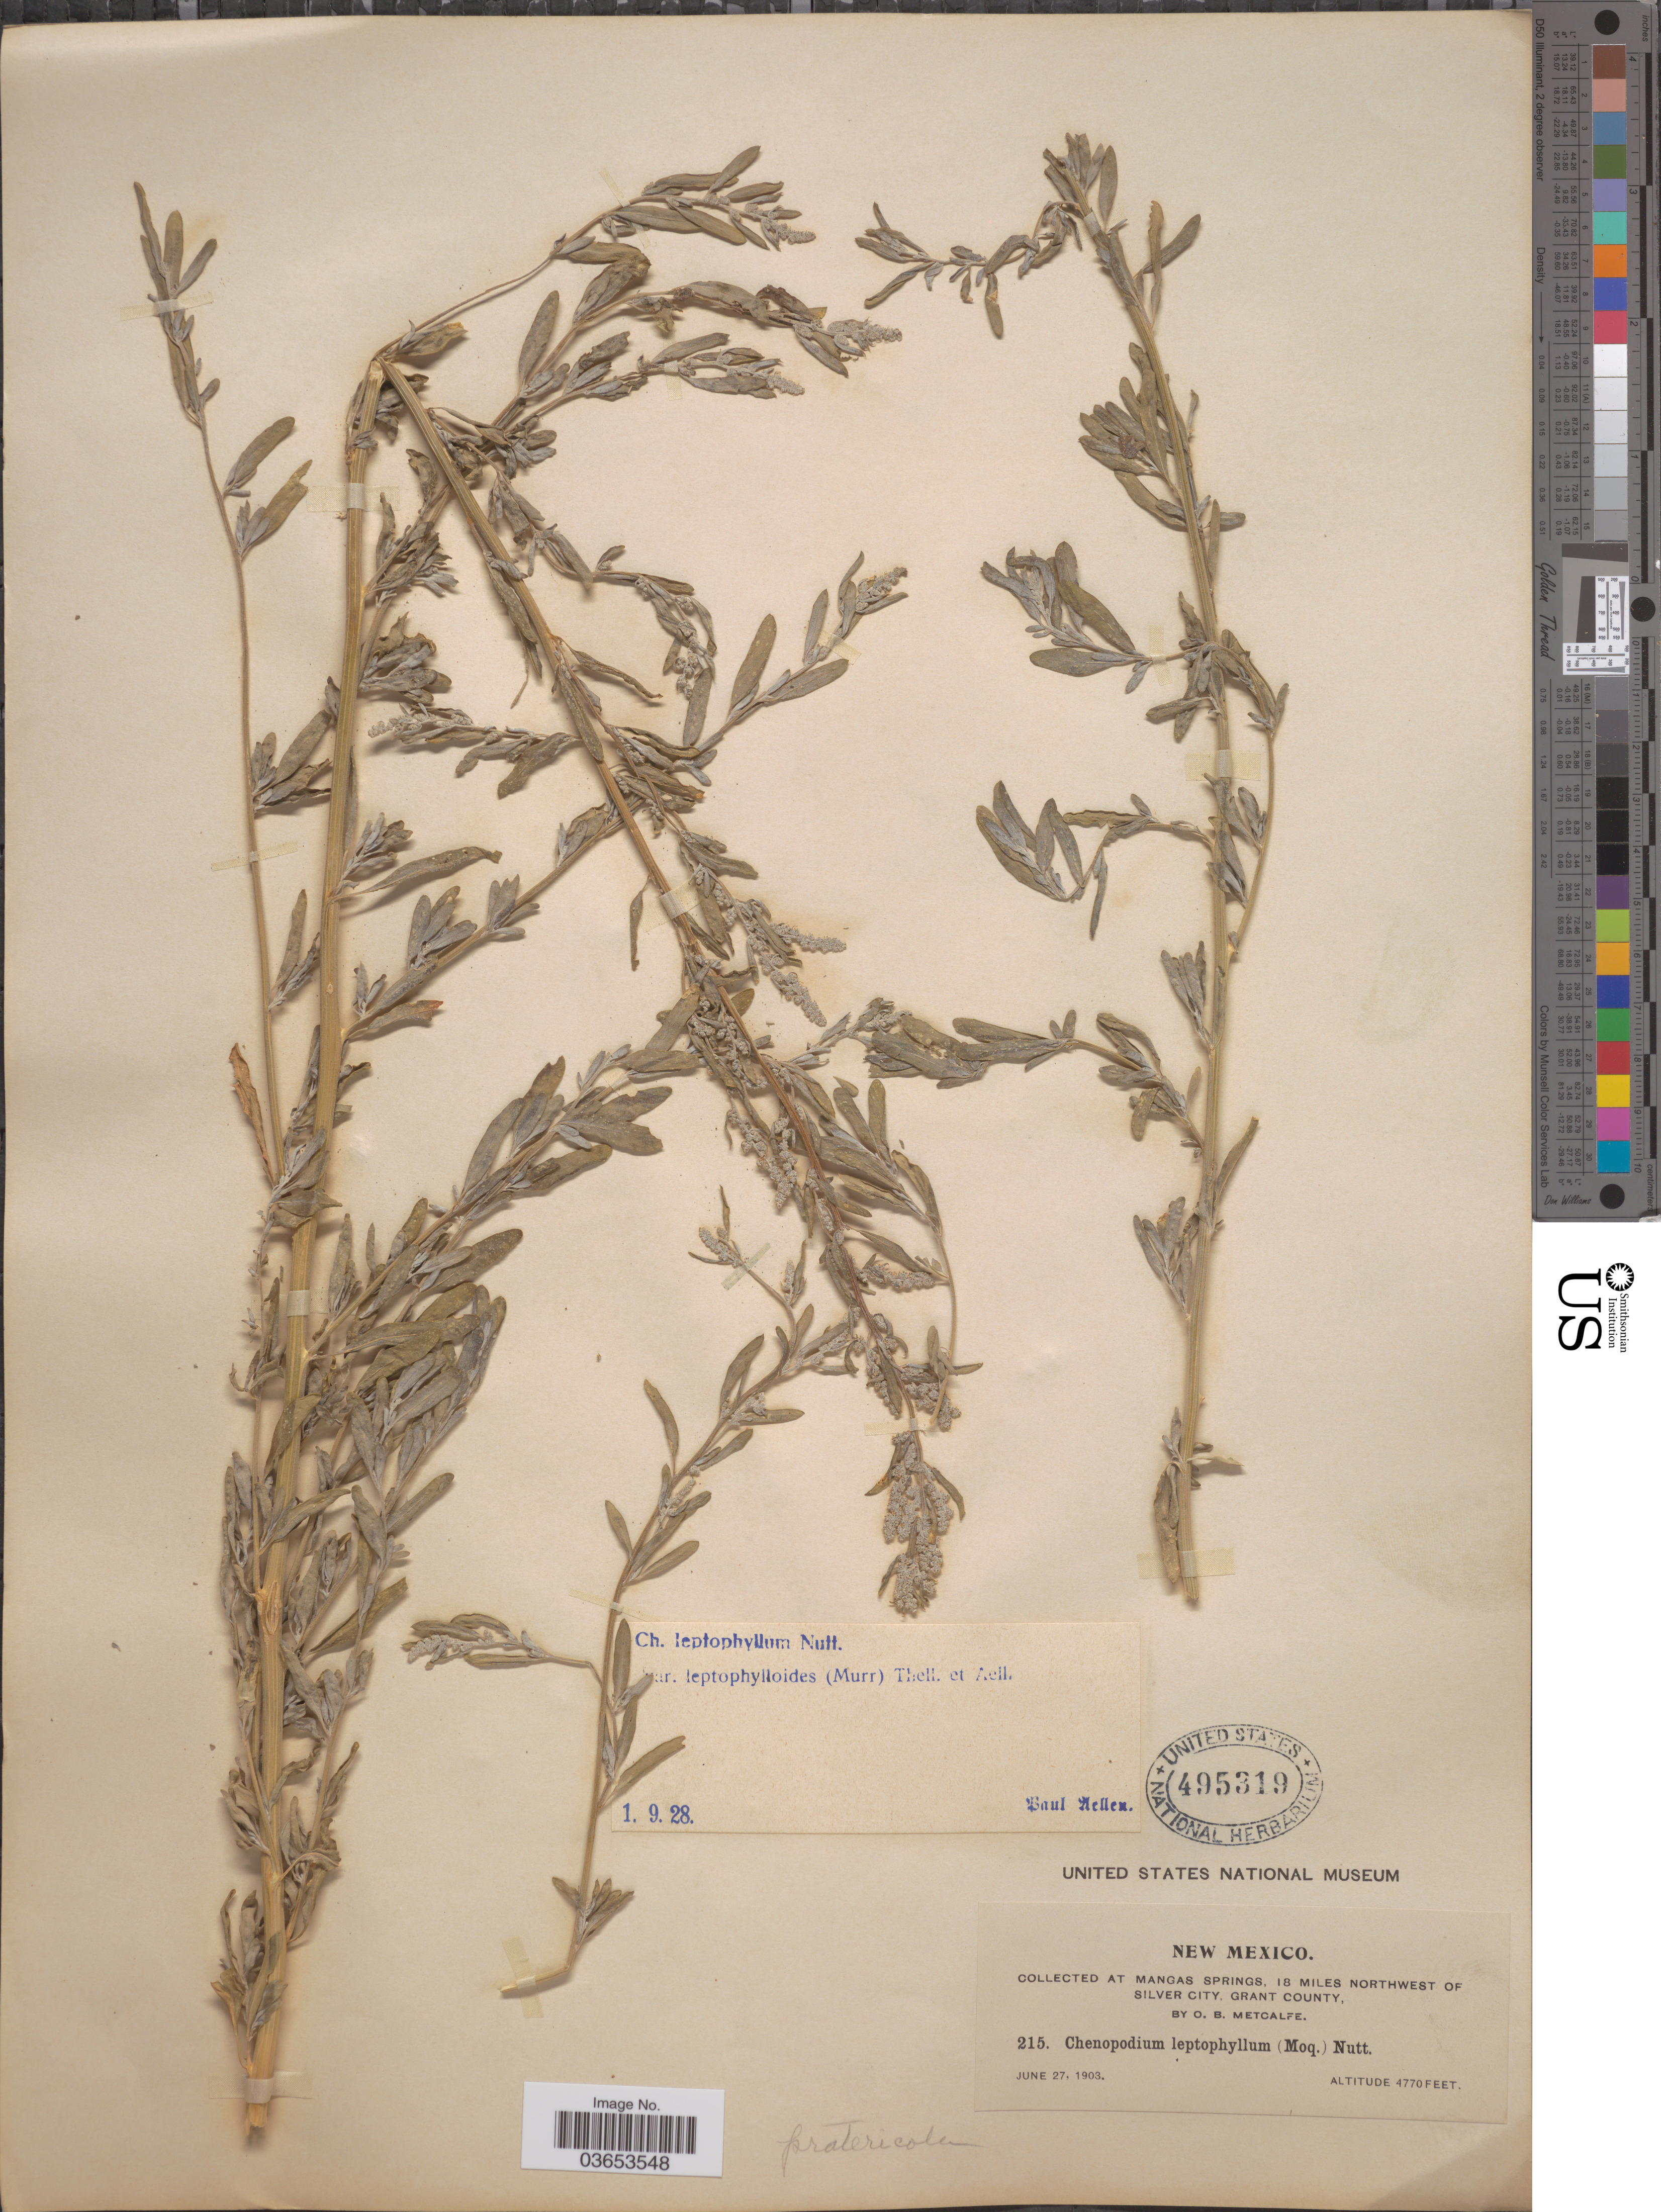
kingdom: Plantae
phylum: Tracheophyta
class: Magnoliopsida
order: Caryophyllales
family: Amaranthaceae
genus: Chenopodium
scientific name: Chenopodium leptophyllum var. leptophylloides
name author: (Murr) Thell. & Aellen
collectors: O. B. Metcalfe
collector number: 215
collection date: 1903-06-27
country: United States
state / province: New Mexico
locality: At Mangas Springs, 18 miles northwest of Silver City, Grant county.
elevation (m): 1454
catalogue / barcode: US 495319